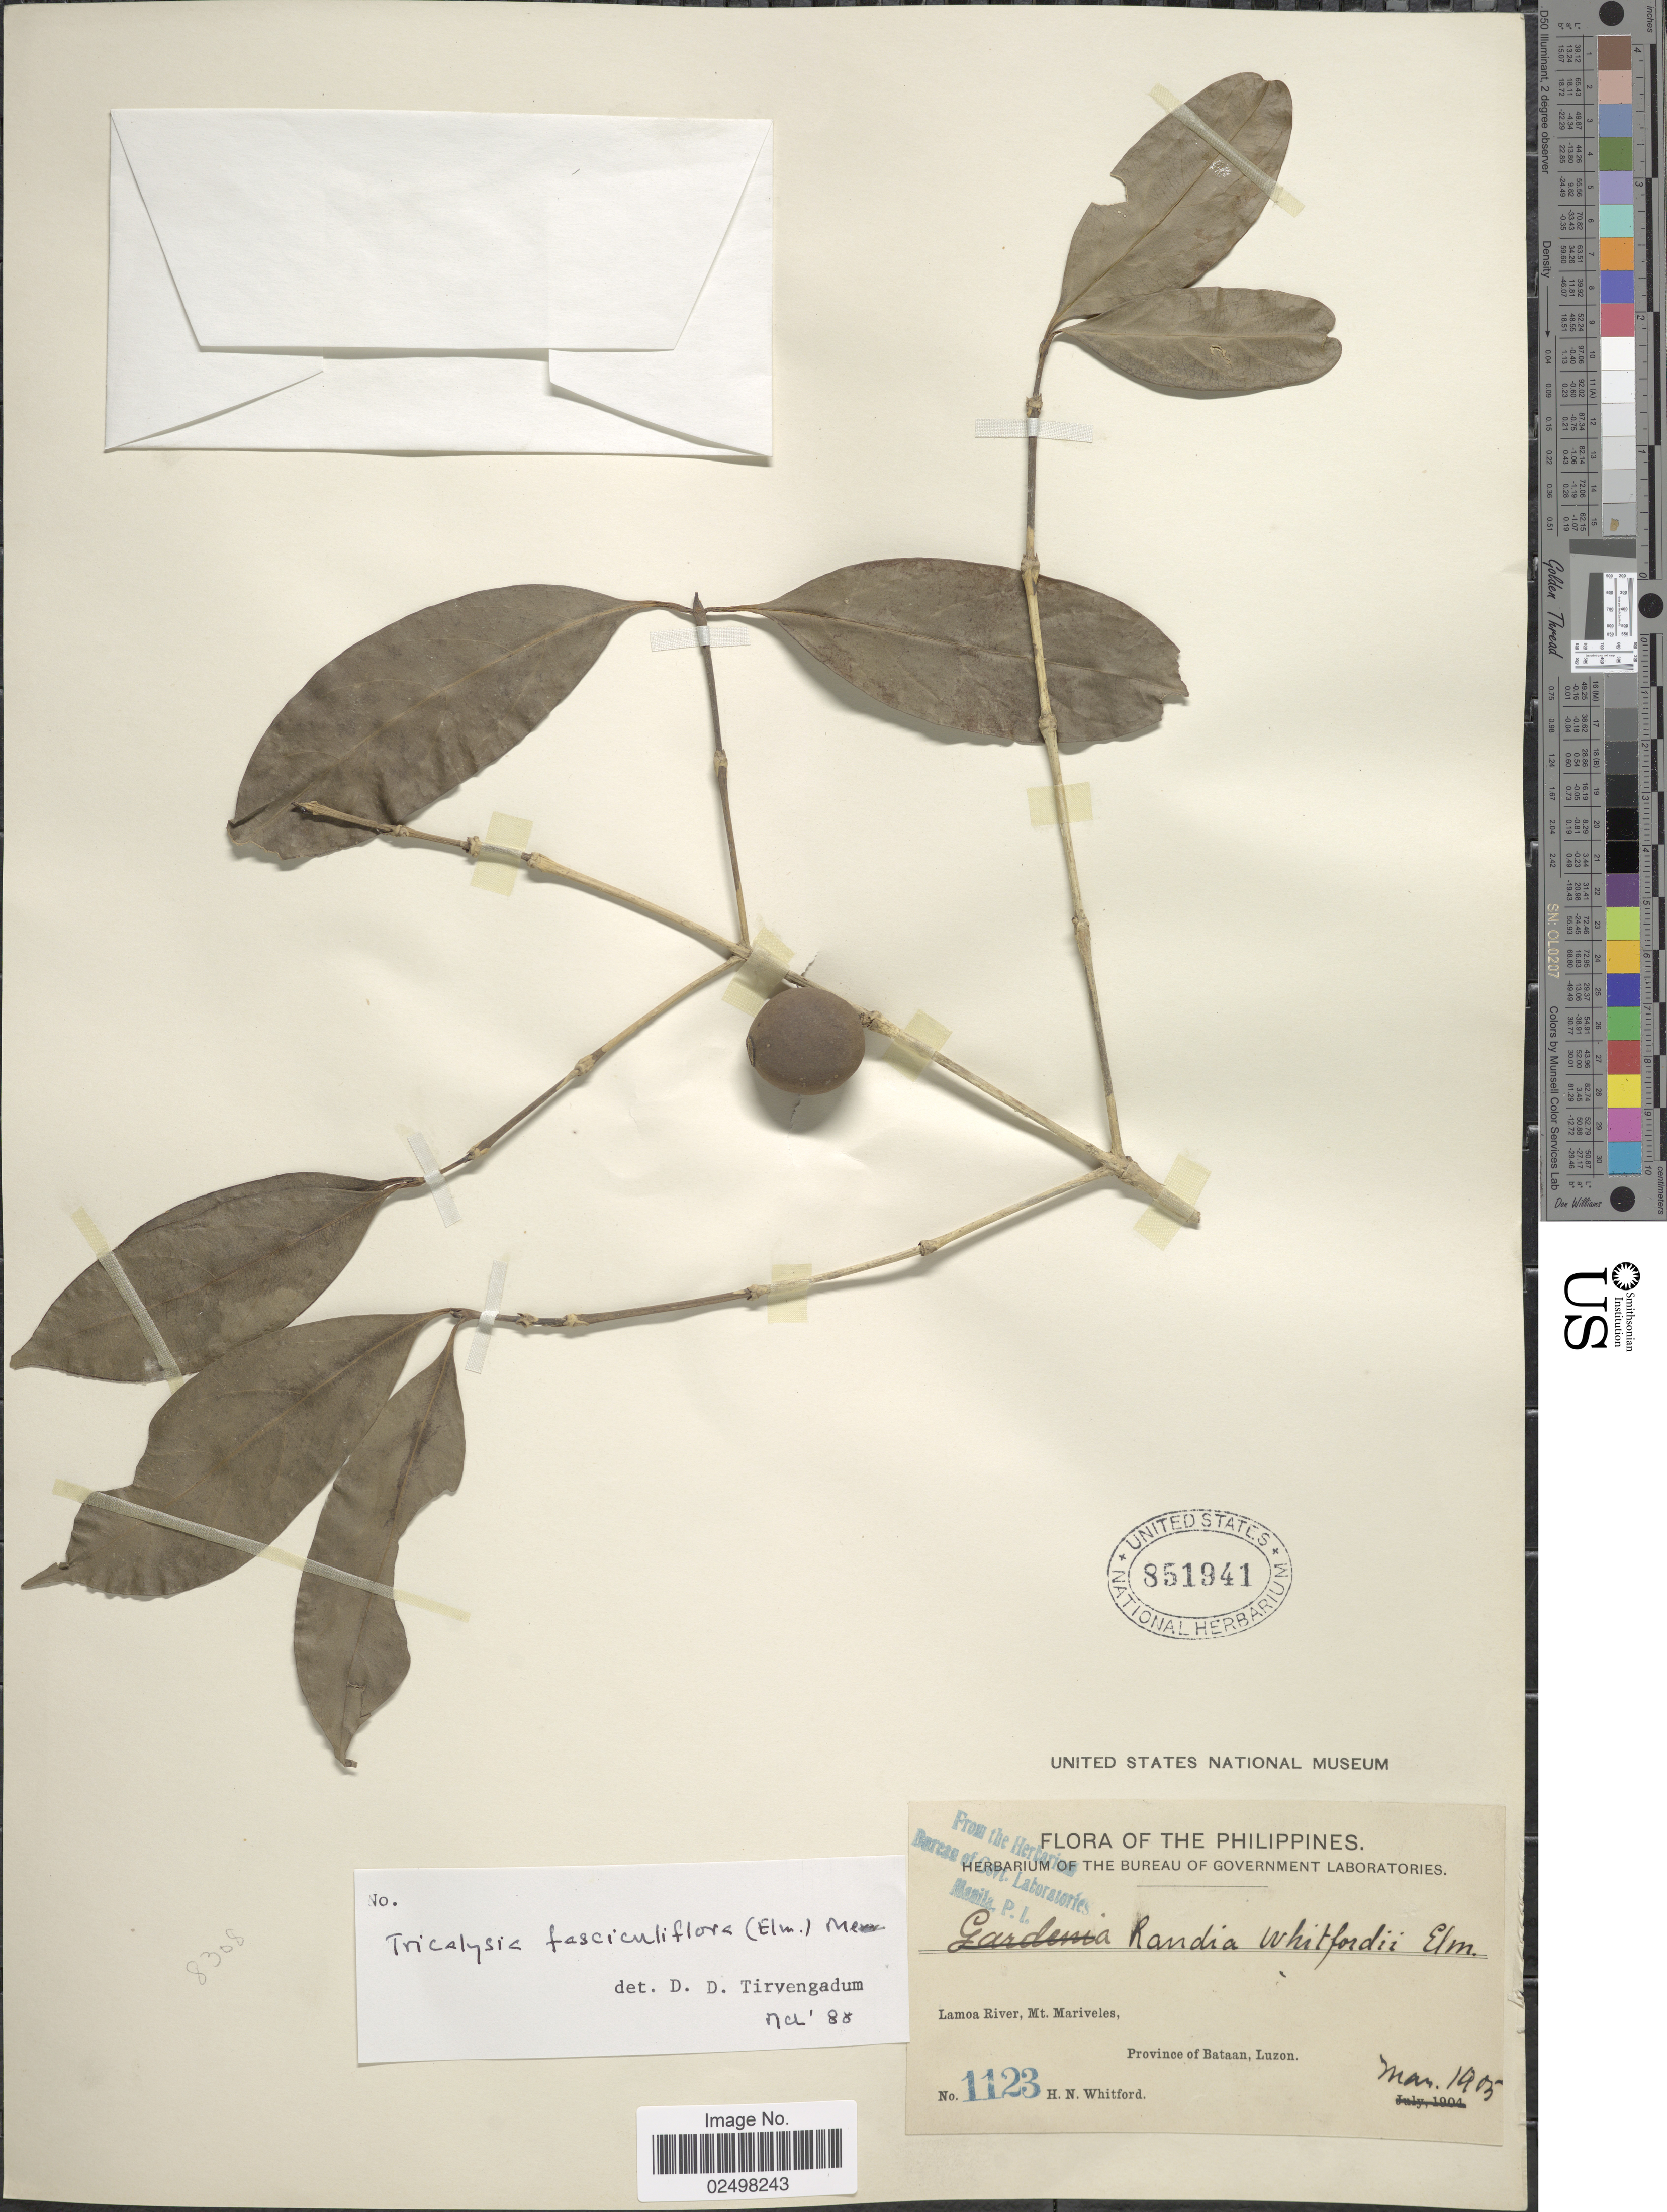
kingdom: Plantae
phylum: Tracheophyta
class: Magnoliopsida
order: Gentianales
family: Rubiaceae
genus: Tricalysia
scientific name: Tricalysia fasciculiflora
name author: (Elmer) Merr.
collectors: H. N. Whitford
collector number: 1123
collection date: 1905-03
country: Philippines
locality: Lamao River, Mt. Mariveles, Province of Bataan, Luzon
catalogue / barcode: US 851941